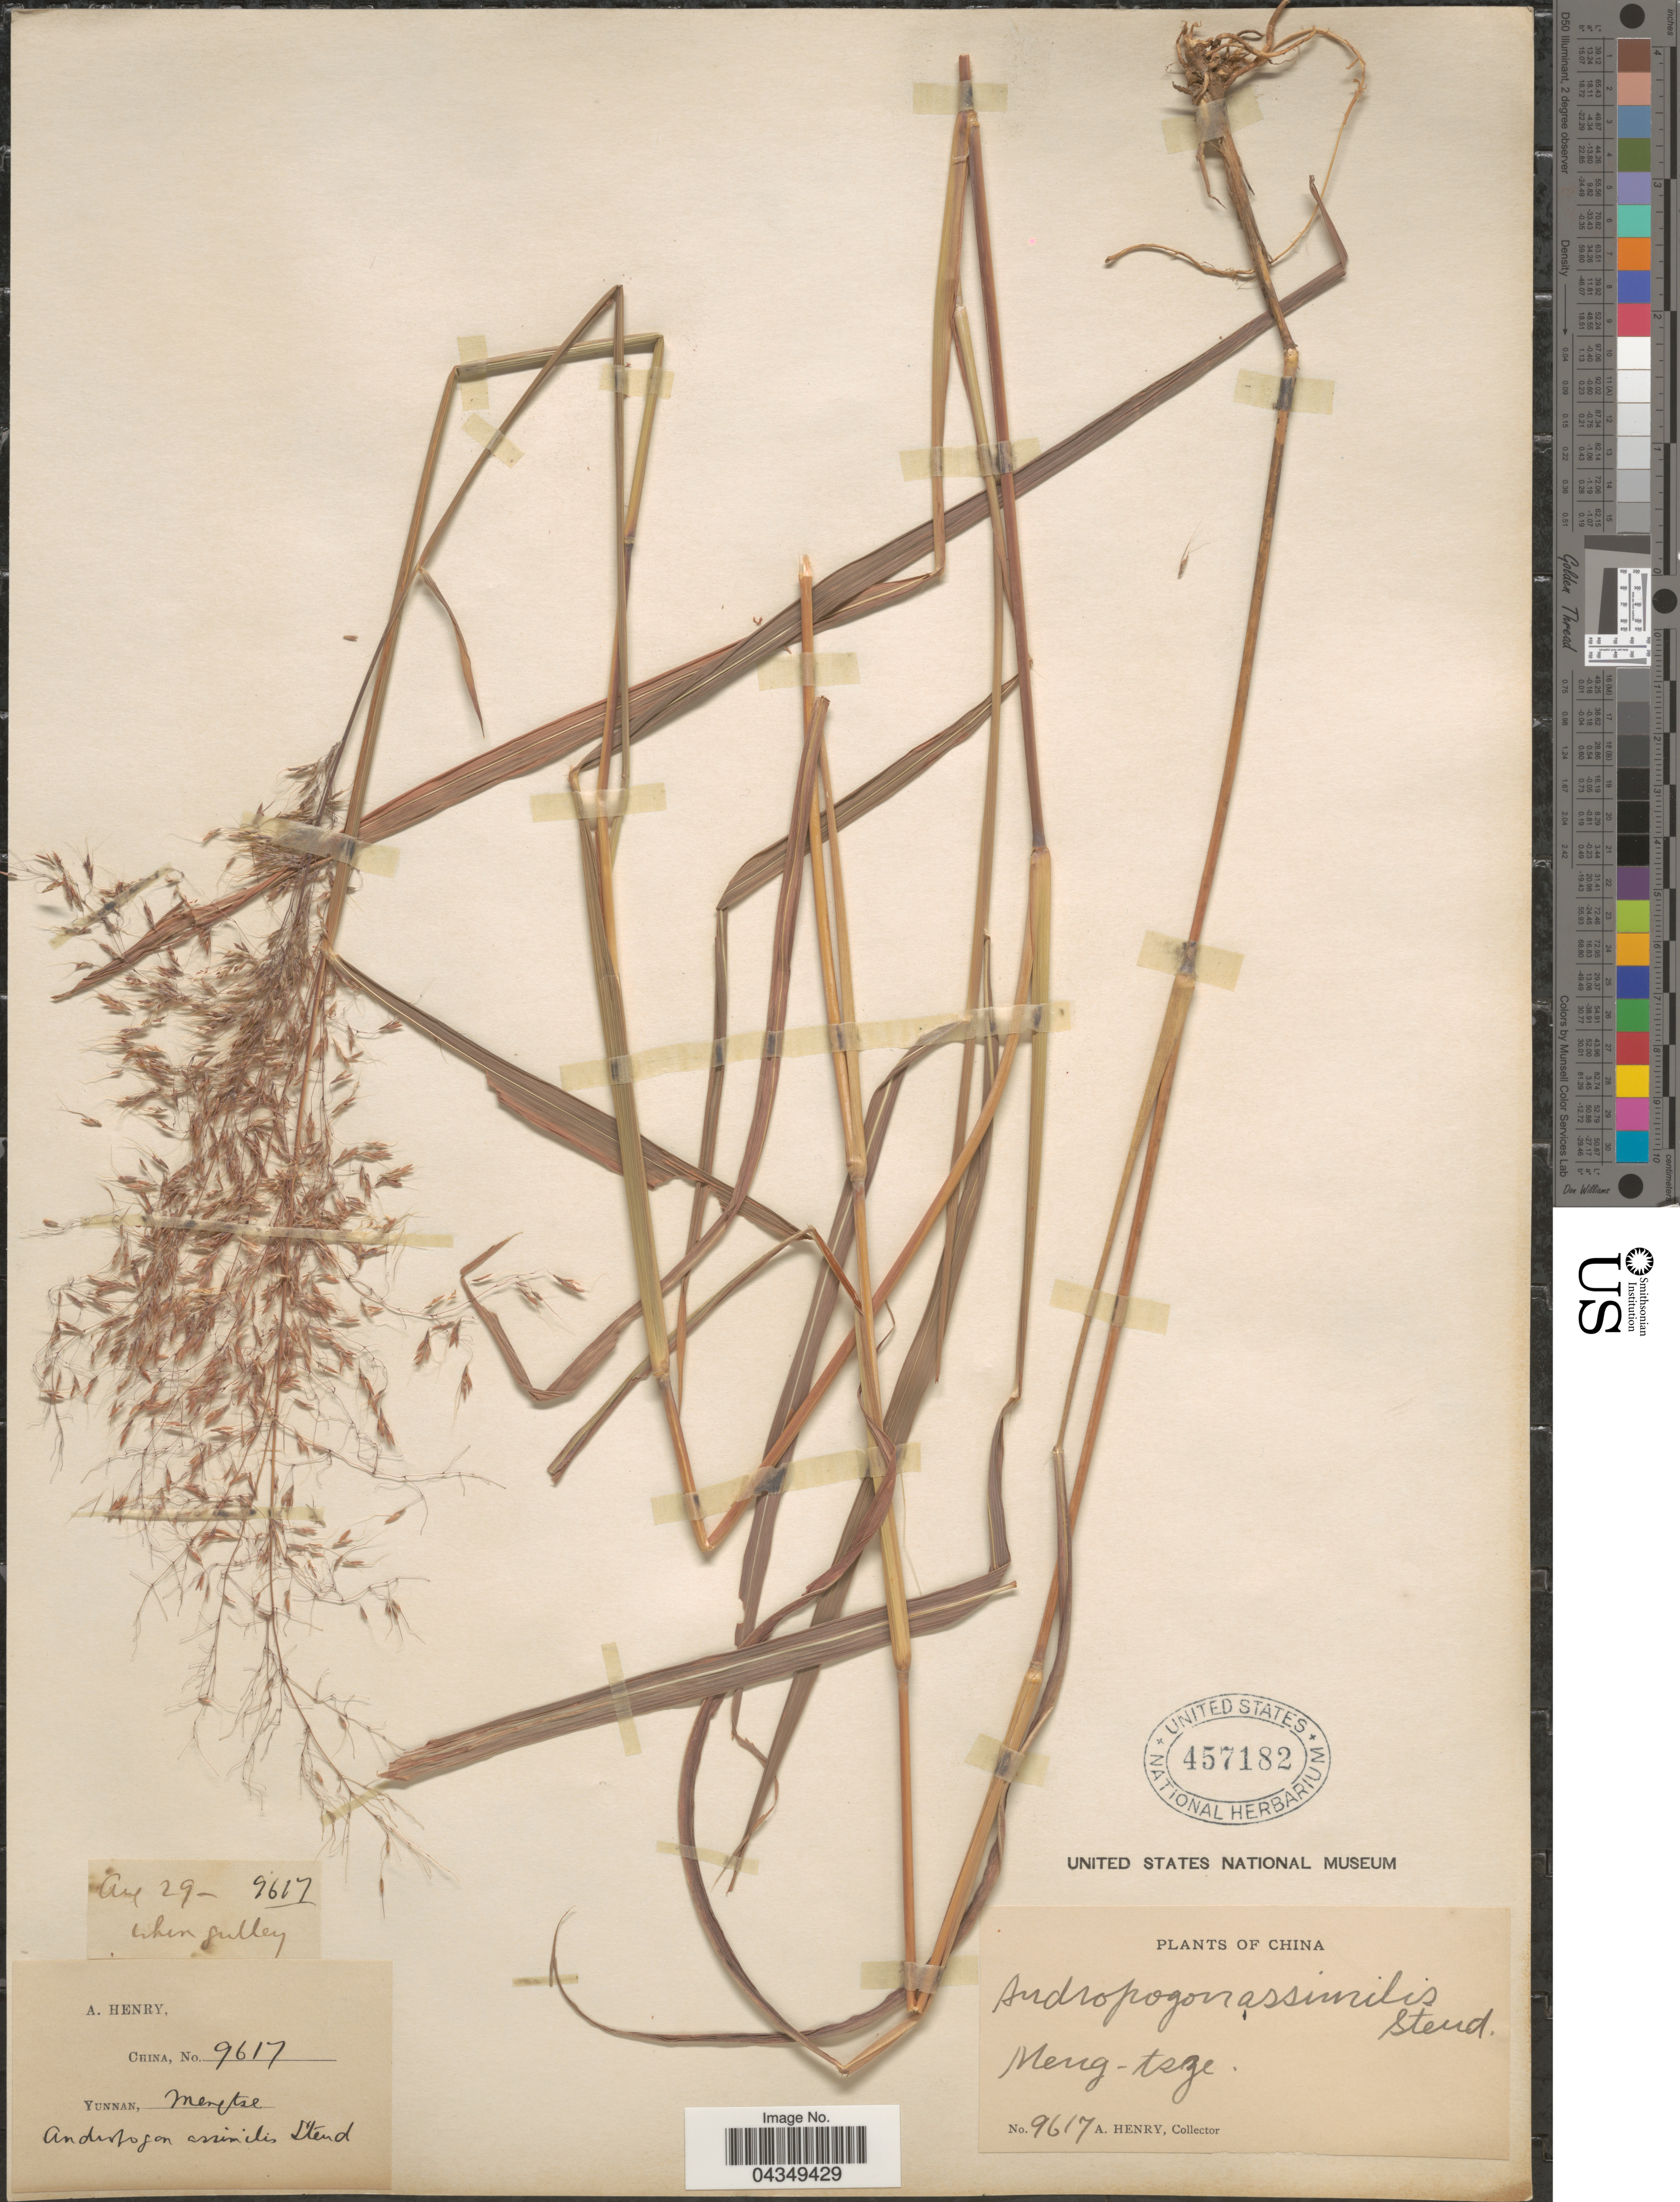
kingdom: Plantae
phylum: Tracheophyta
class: Liliopsida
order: Poales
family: Poaceae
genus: Capillipedium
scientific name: Capillipedium assimile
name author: (Steud.) A. Camus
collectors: A. Henry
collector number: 9617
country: China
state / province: Yunnan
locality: Meng-tsze. Mengtse.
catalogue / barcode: US 457182